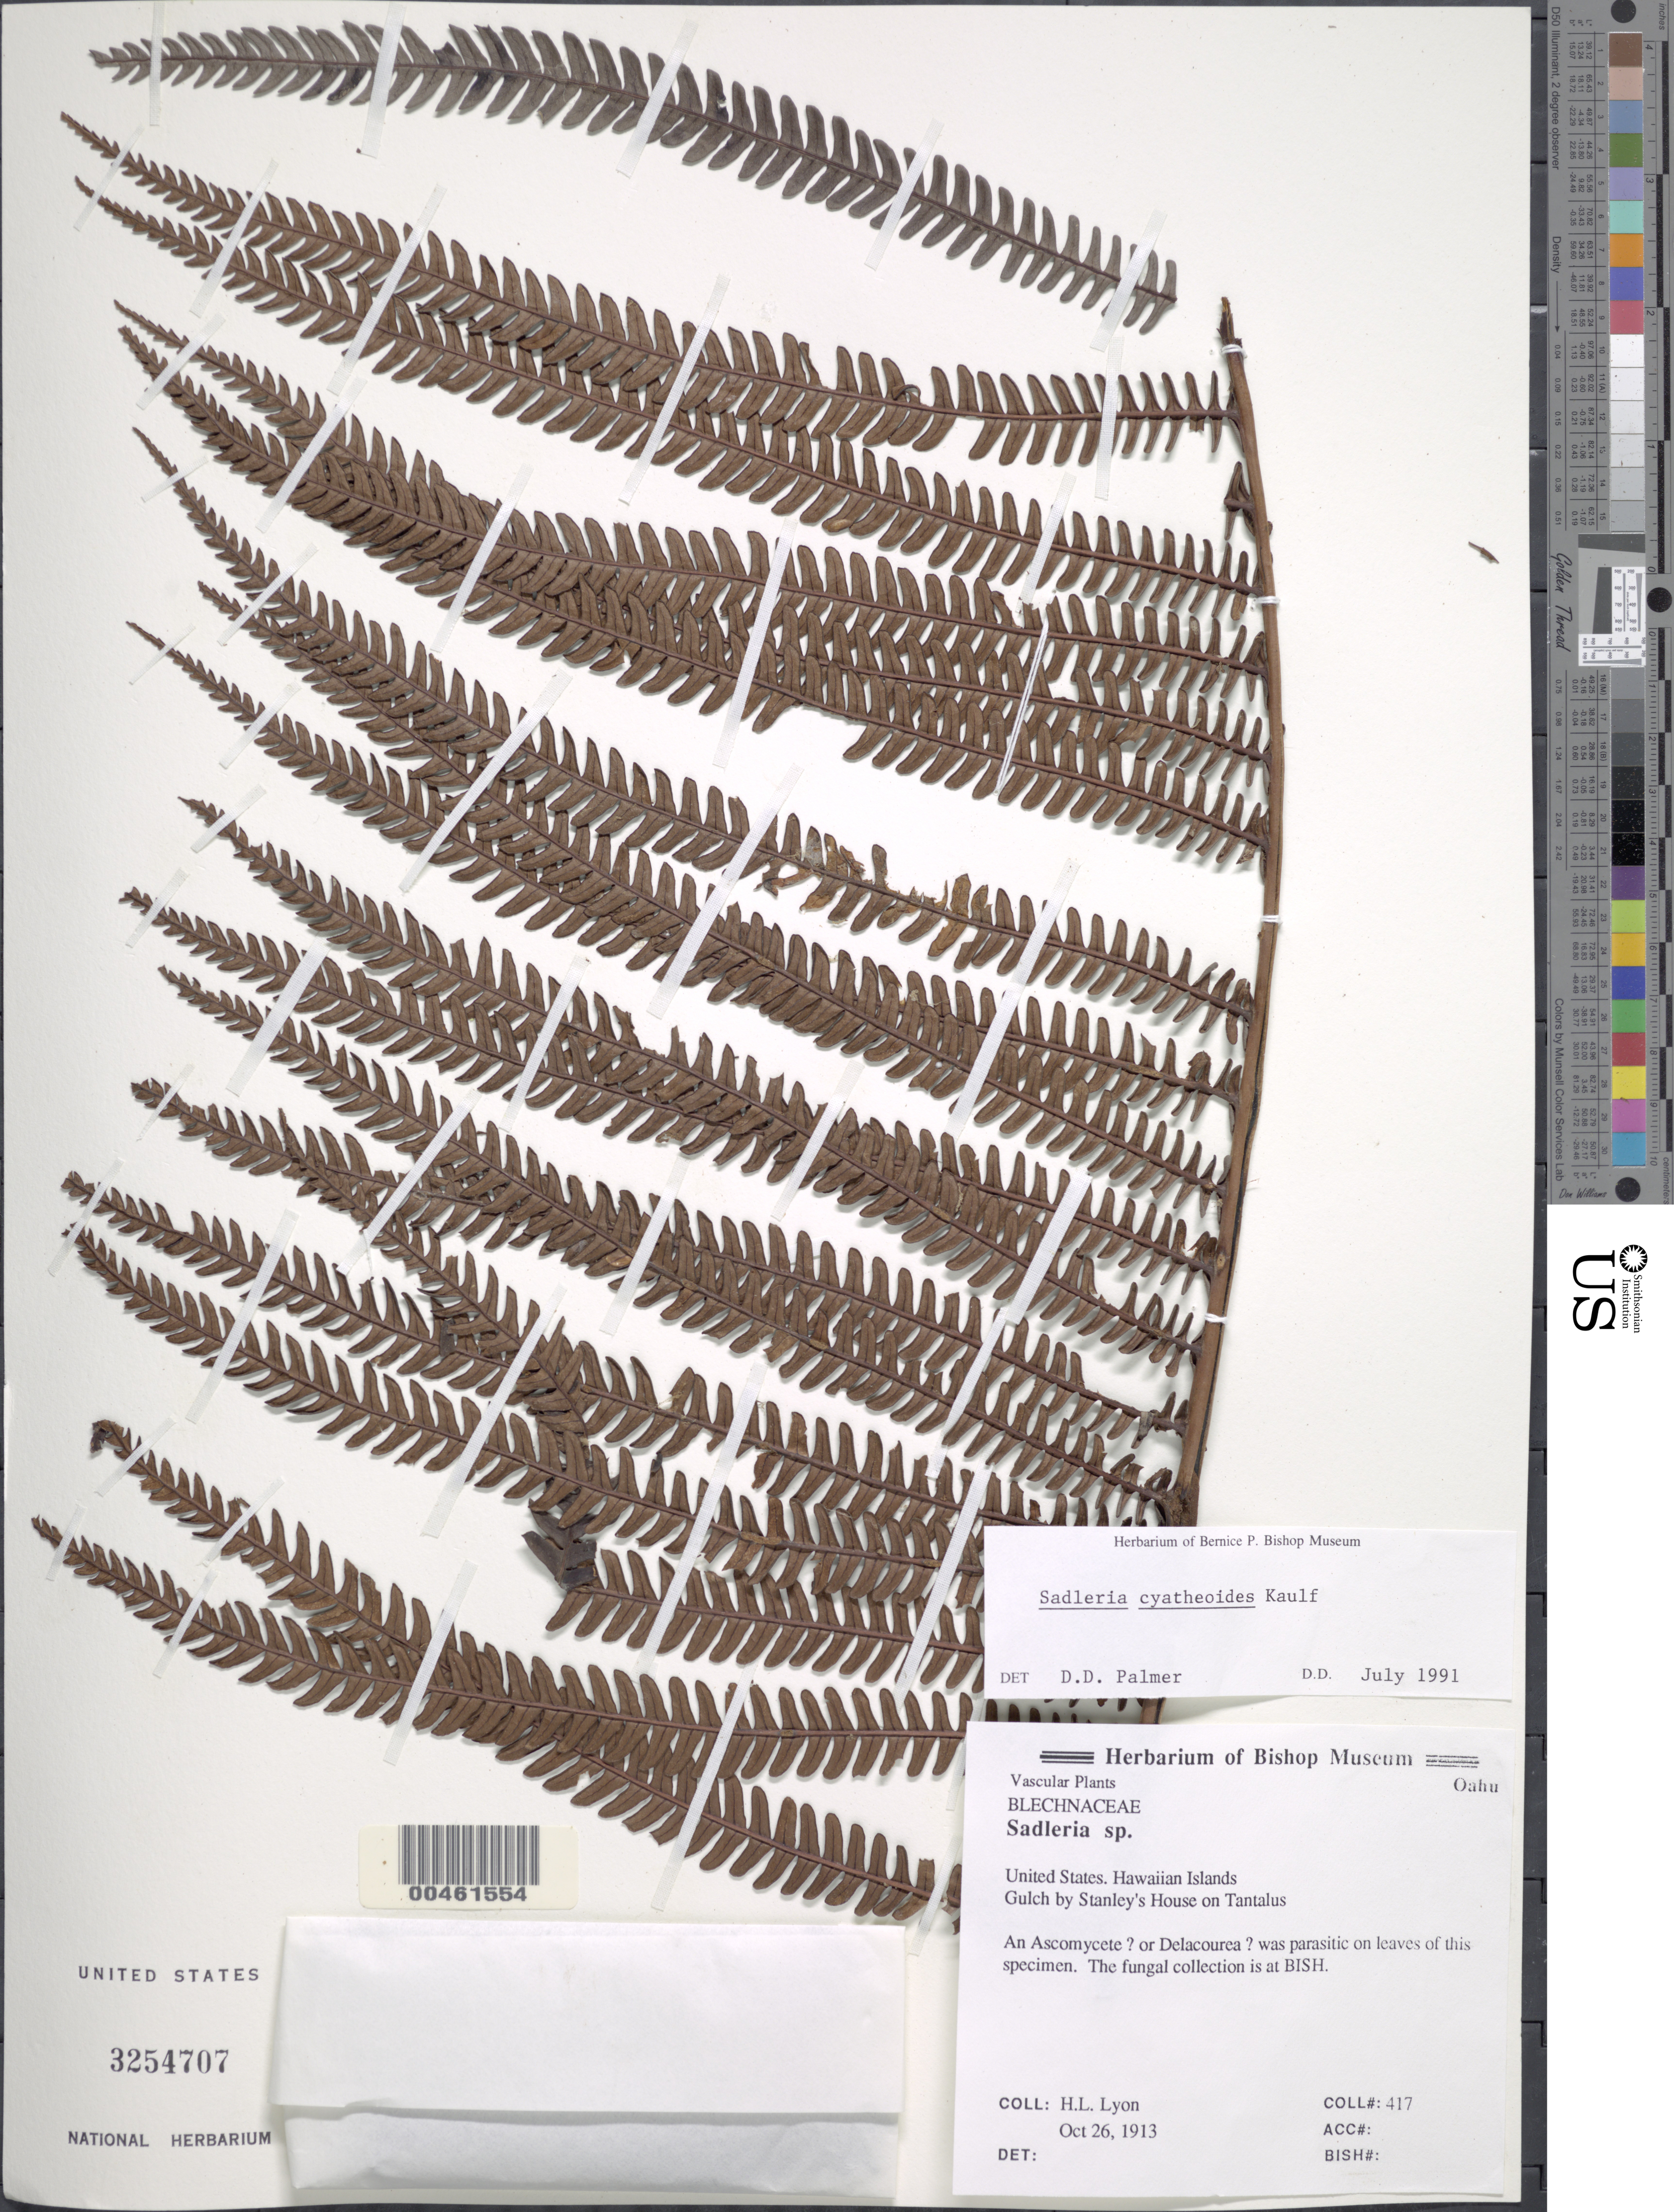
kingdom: Plantae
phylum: Tracheophyta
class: Polypodiopsida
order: Polypodiales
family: Blechnaceae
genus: Sadleria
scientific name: Sadleria cyatheoides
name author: Kaulf.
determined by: Palmer, D. D.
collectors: H. Lyon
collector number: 417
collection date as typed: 26 Oct 1913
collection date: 1913-10-26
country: United States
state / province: Hawaii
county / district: Honolulu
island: Oahu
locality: Gulch by Stanley's House on Tantalus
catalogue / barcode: US 3254707